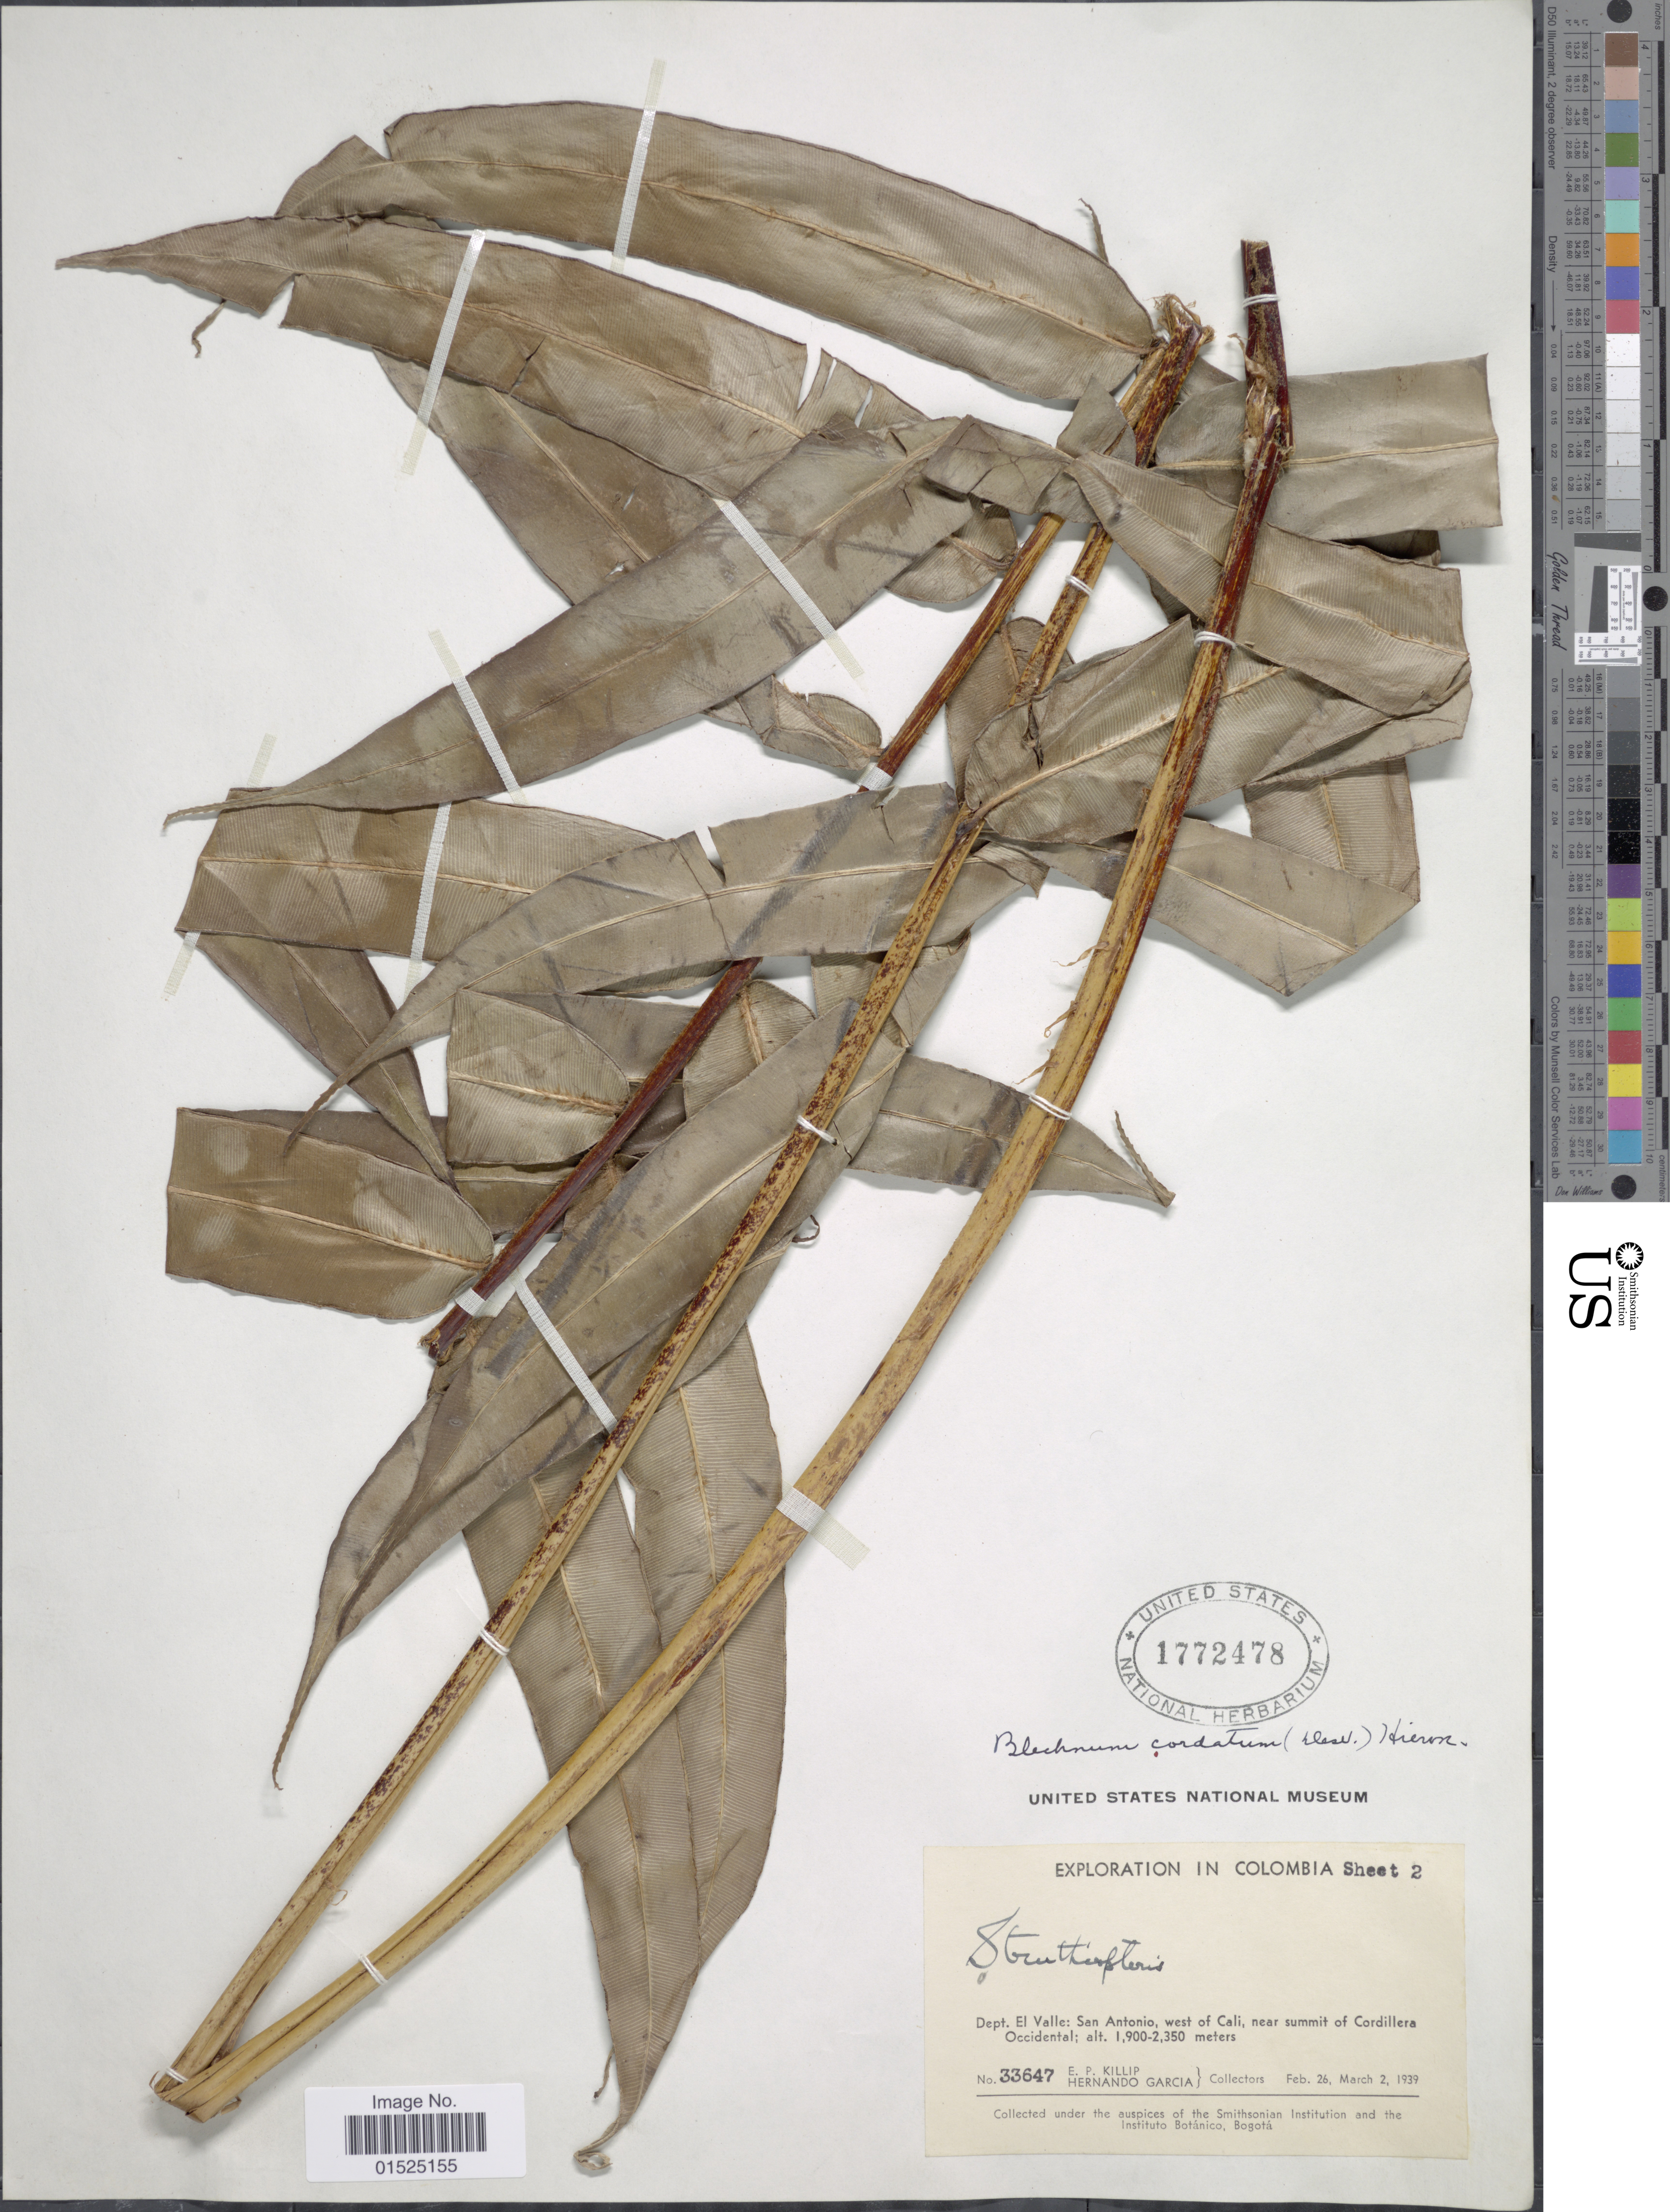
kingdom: Plantae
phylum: Tracheophyta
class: Polypodiopsida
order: Polypodiales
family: Blechnaceae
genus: Blechnum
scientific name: Blechnum arborescens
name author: (Klotzsch) Hieron.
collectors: E. P. Killip & H. Garcia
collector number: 33647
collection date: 1939-02-26/1939-03-02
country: Colombia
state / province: Valle del Cauca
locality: Dept. El Valle: San Antonio, west of Cali, near summit of Cordillera Occidental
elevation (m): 1900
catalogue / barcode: US 1772478